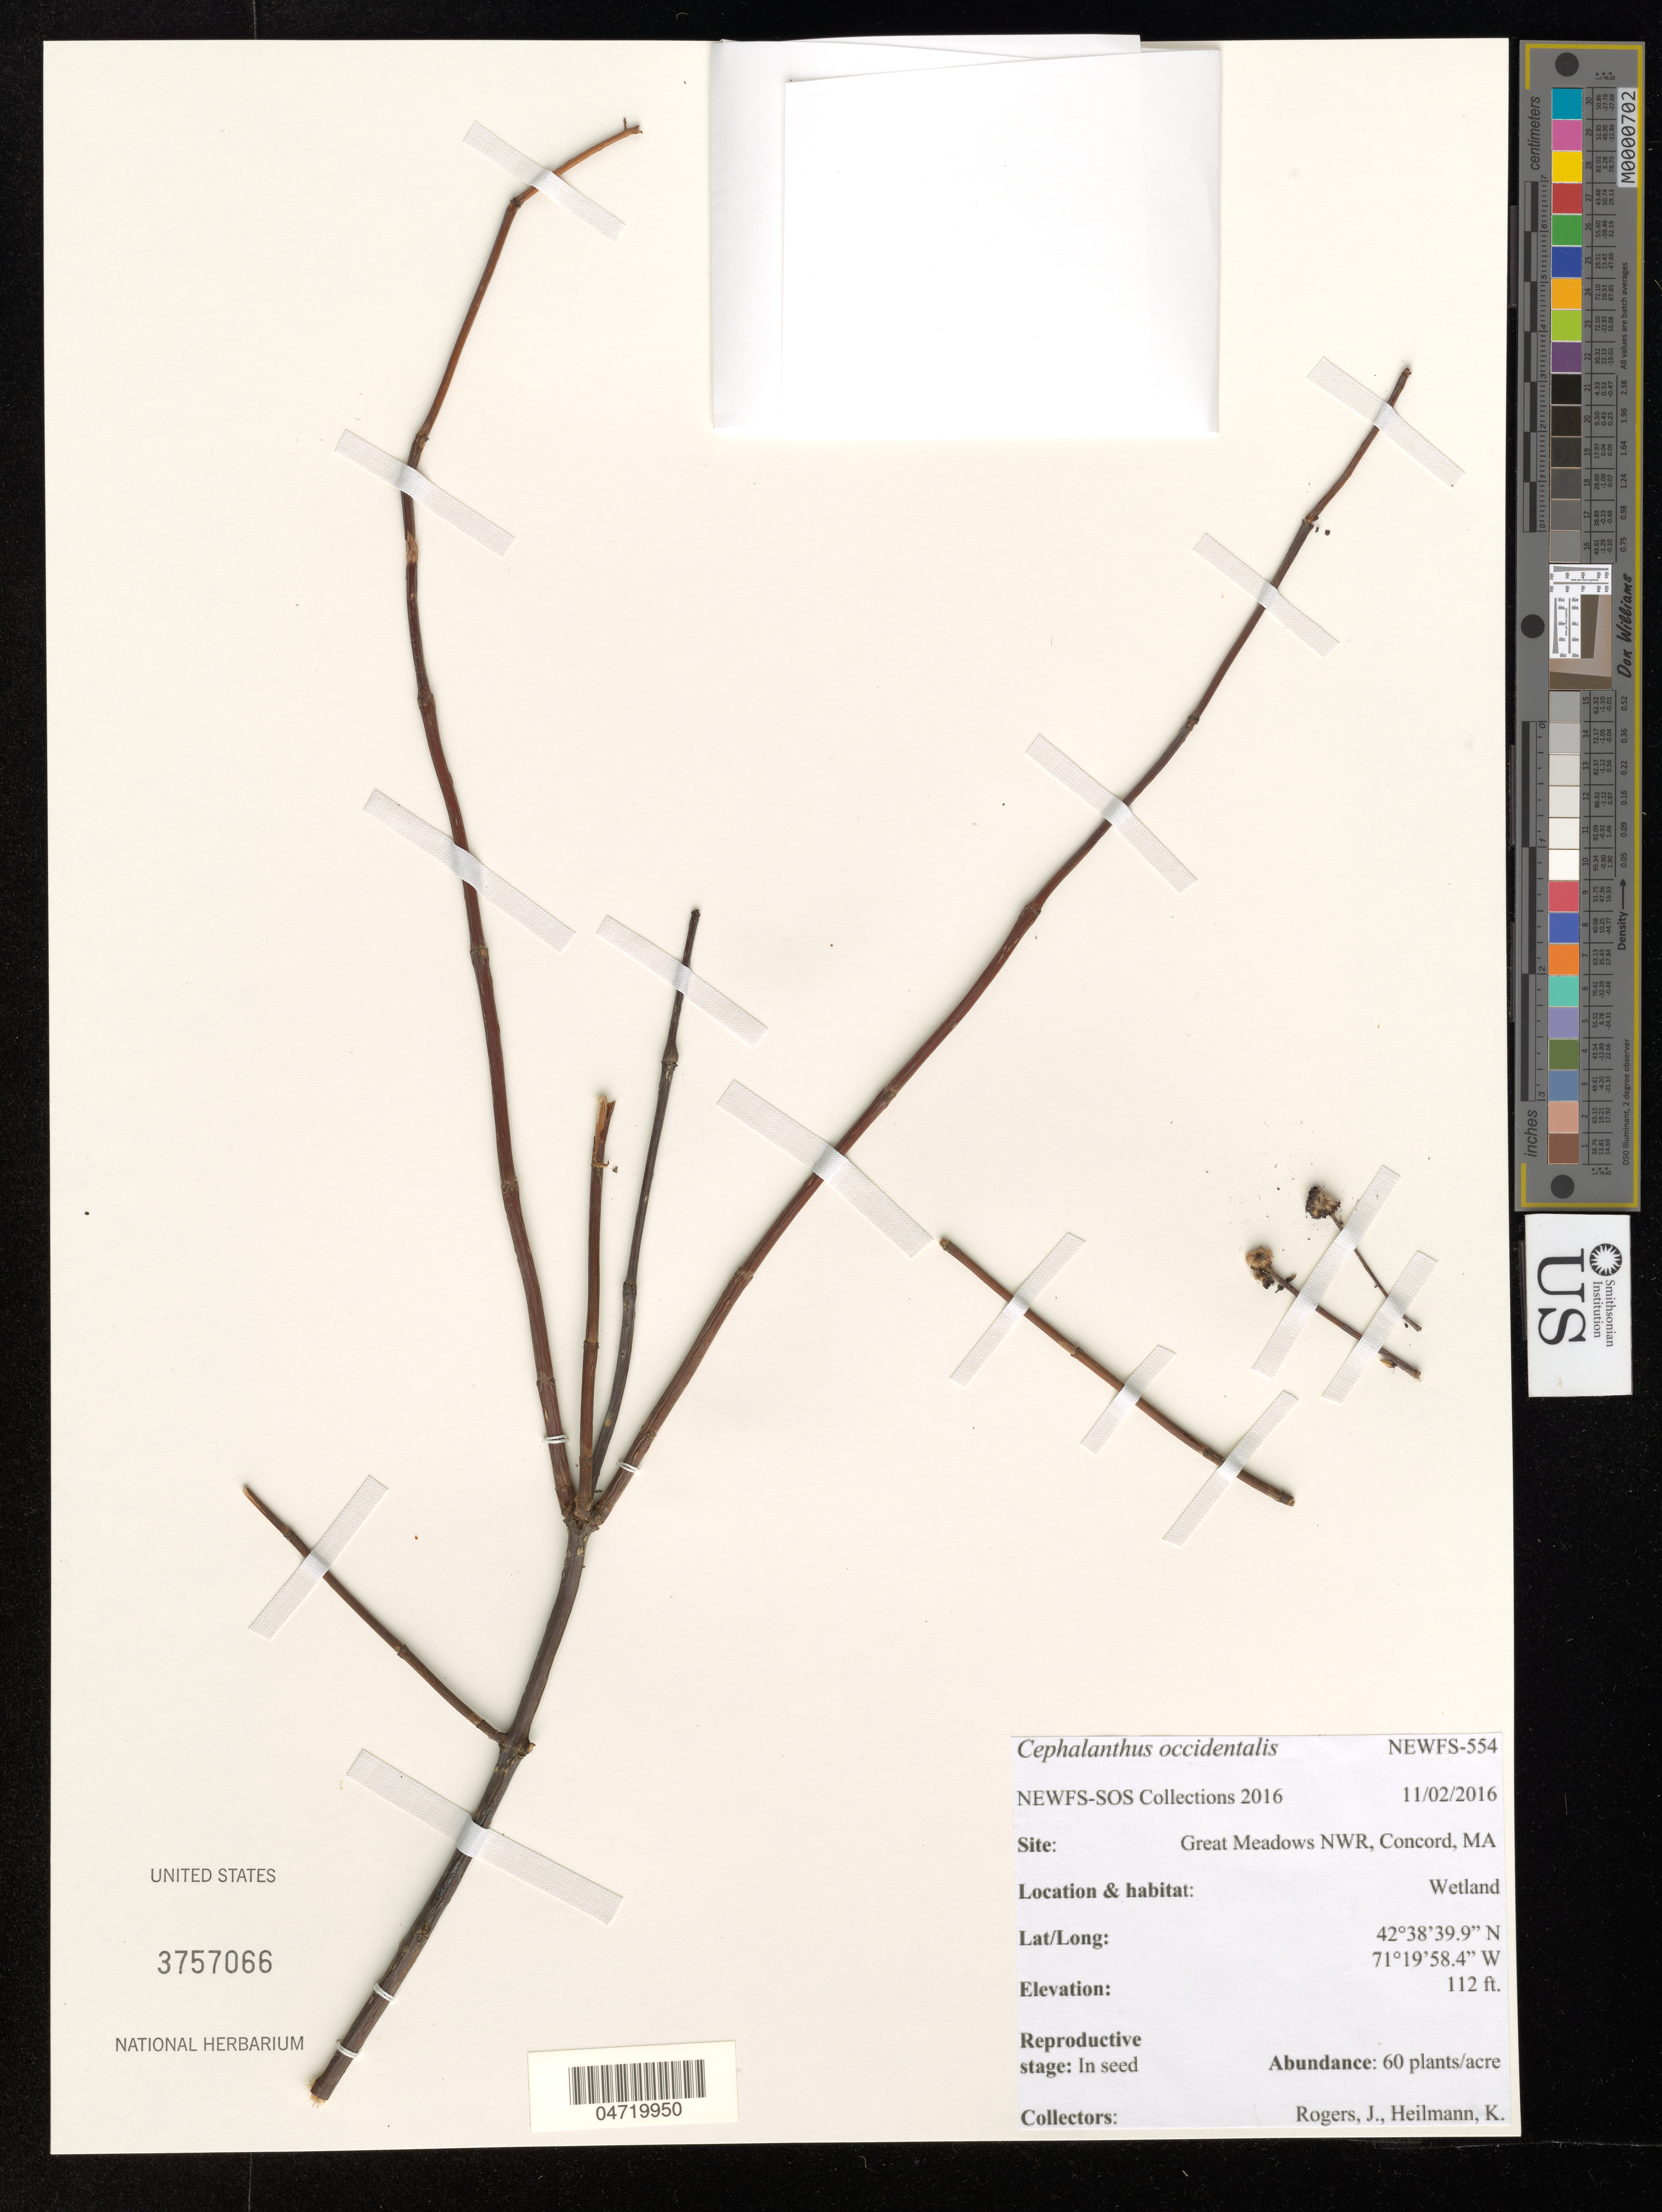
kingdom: Plantae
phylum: Tracheophyta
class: Magnoliopsida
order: Gentianales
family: Rubiaceae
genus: Cephalanthus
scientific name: Cephalanthus occidentalis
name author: L.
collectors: J. Rogers & K. Heilmann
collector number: NEWFS-554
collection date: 2016-11-02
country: United States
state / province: Massachusetts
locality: Great Meadows NWR, Concord.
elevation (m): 34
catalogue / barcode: US 3757066